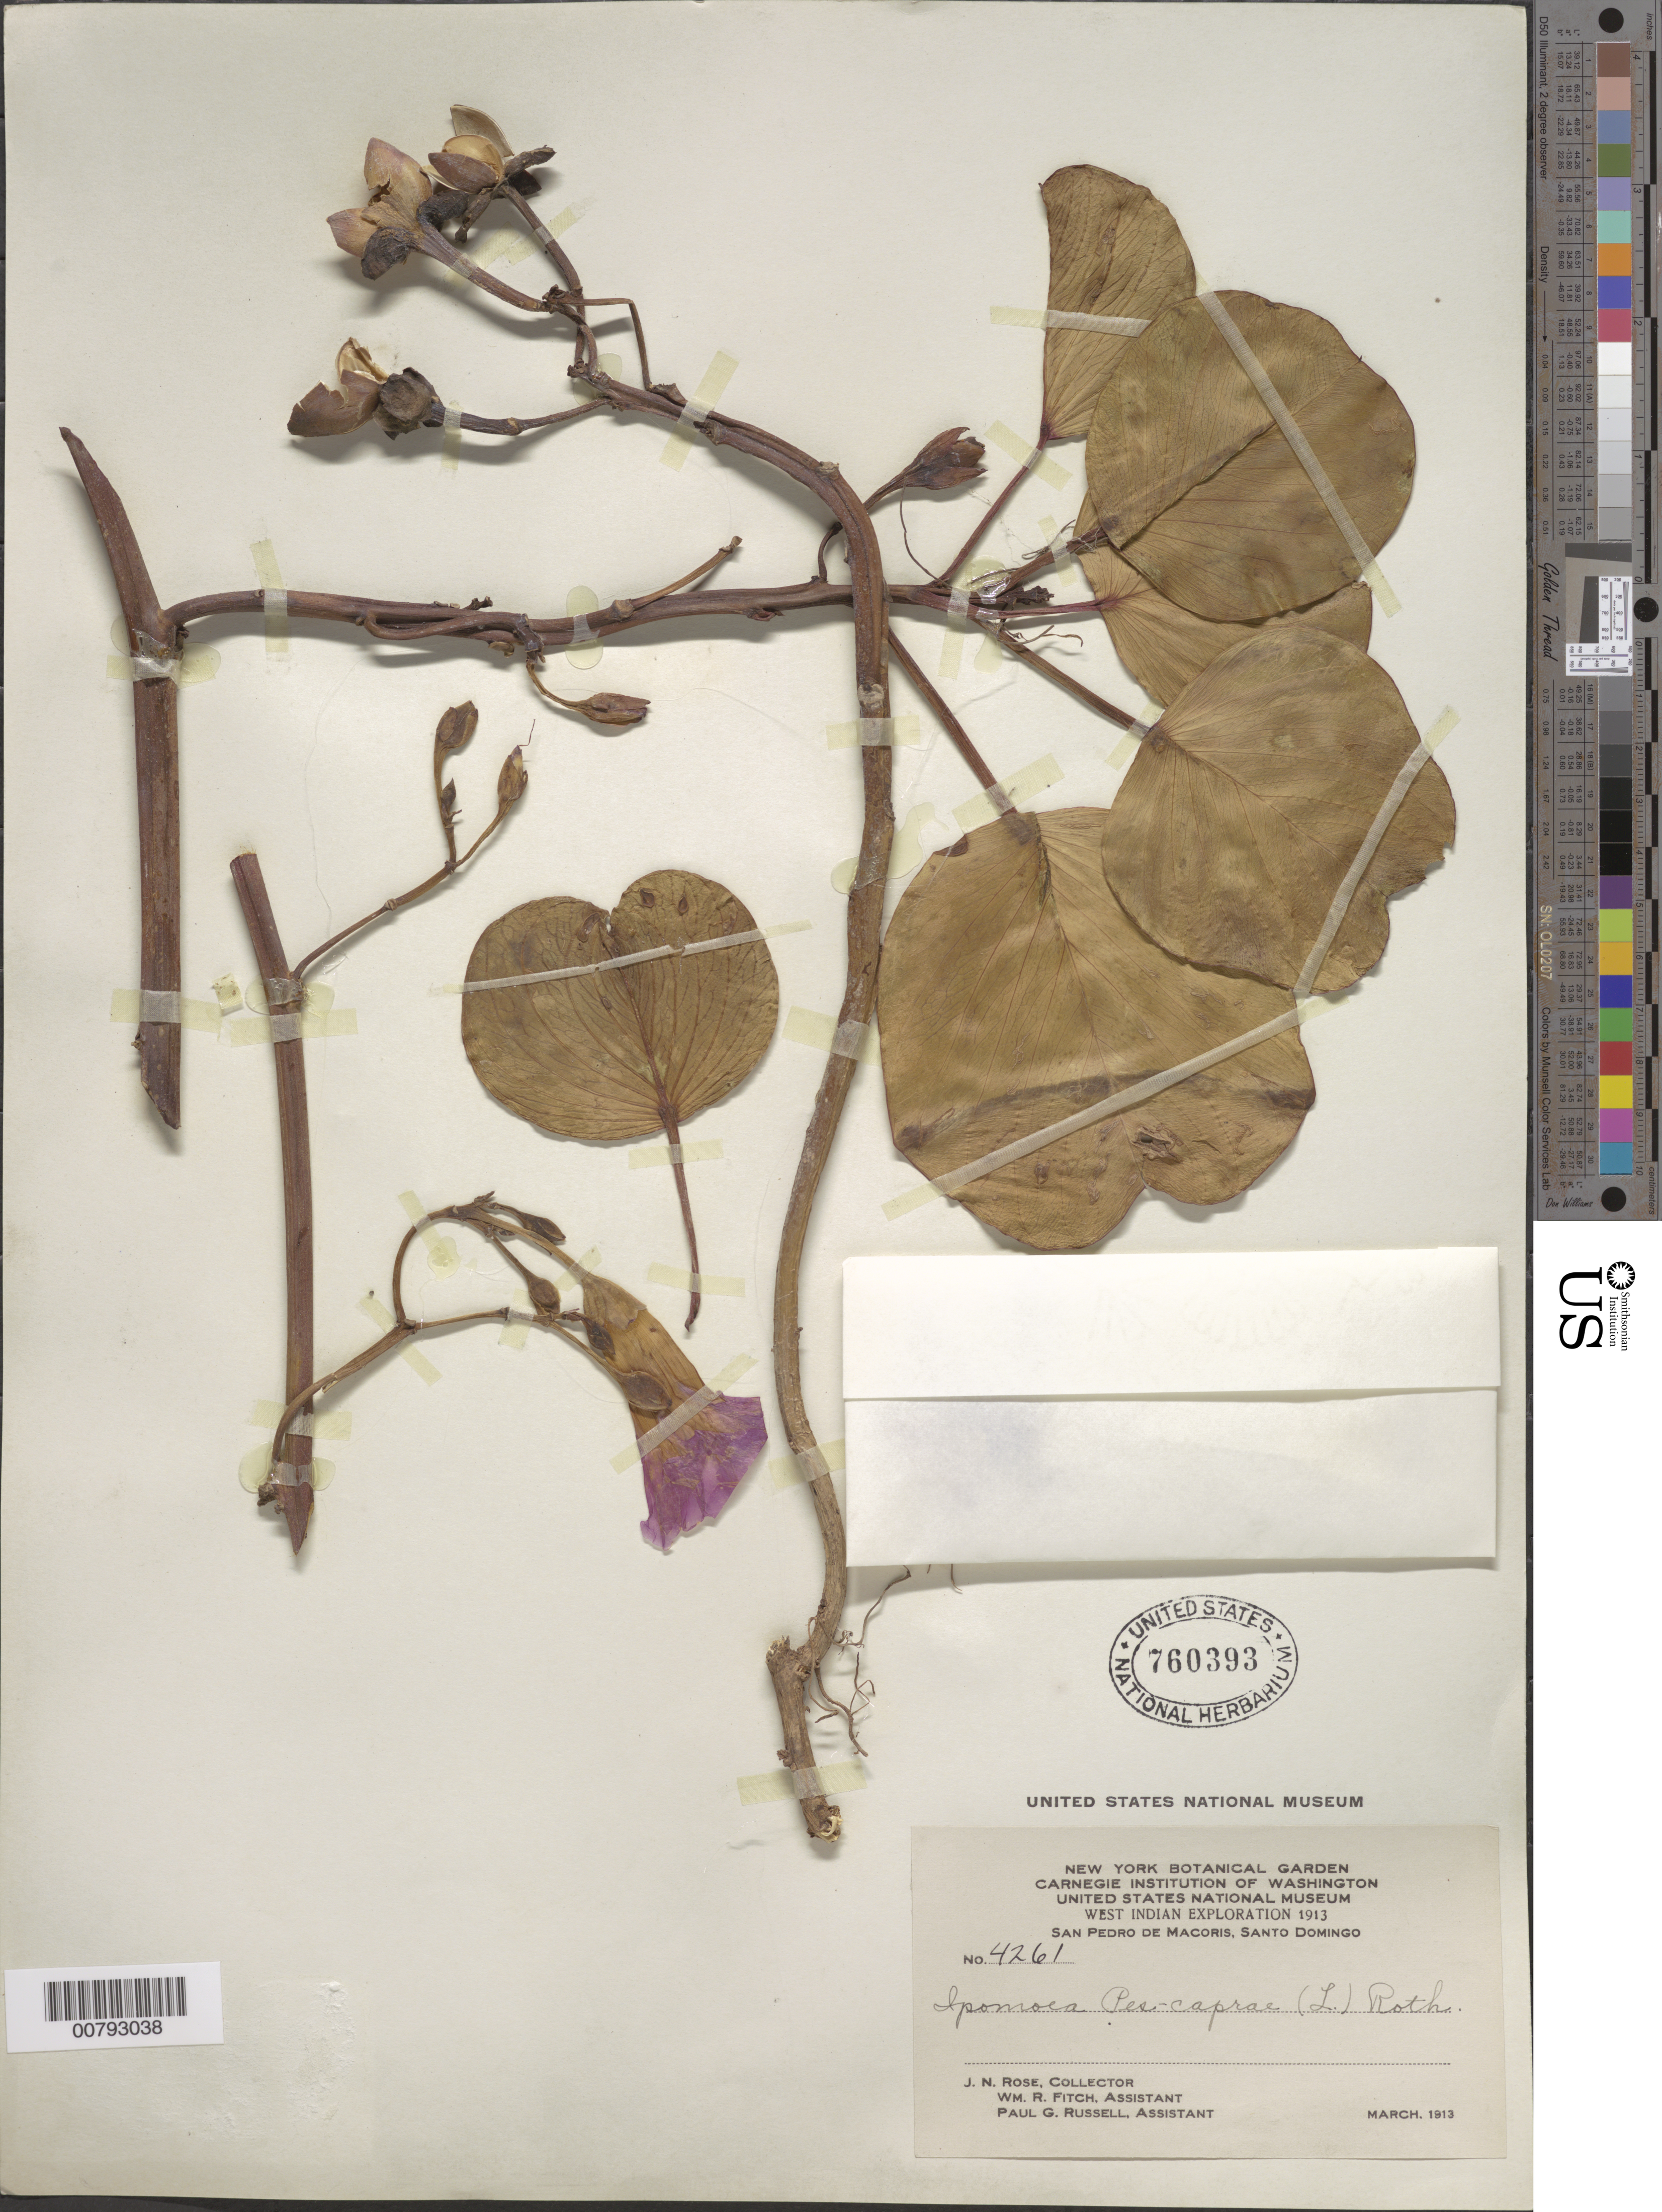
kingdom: Plantae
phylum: Tracheophyta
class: Magnoliopsida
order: Solanales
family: Convolvulaceae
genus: Ipomoea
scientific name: Ipomoea pes-caprae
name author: (L.) R. Br.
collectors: J. N. Rose, W. R. Fitch & P. G. Russell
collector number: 4261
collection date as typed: Mar 1913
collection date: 1913-03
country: Dominican Republic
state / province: San Pedro de Macoris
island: Hispaniola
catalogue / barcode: US 760393